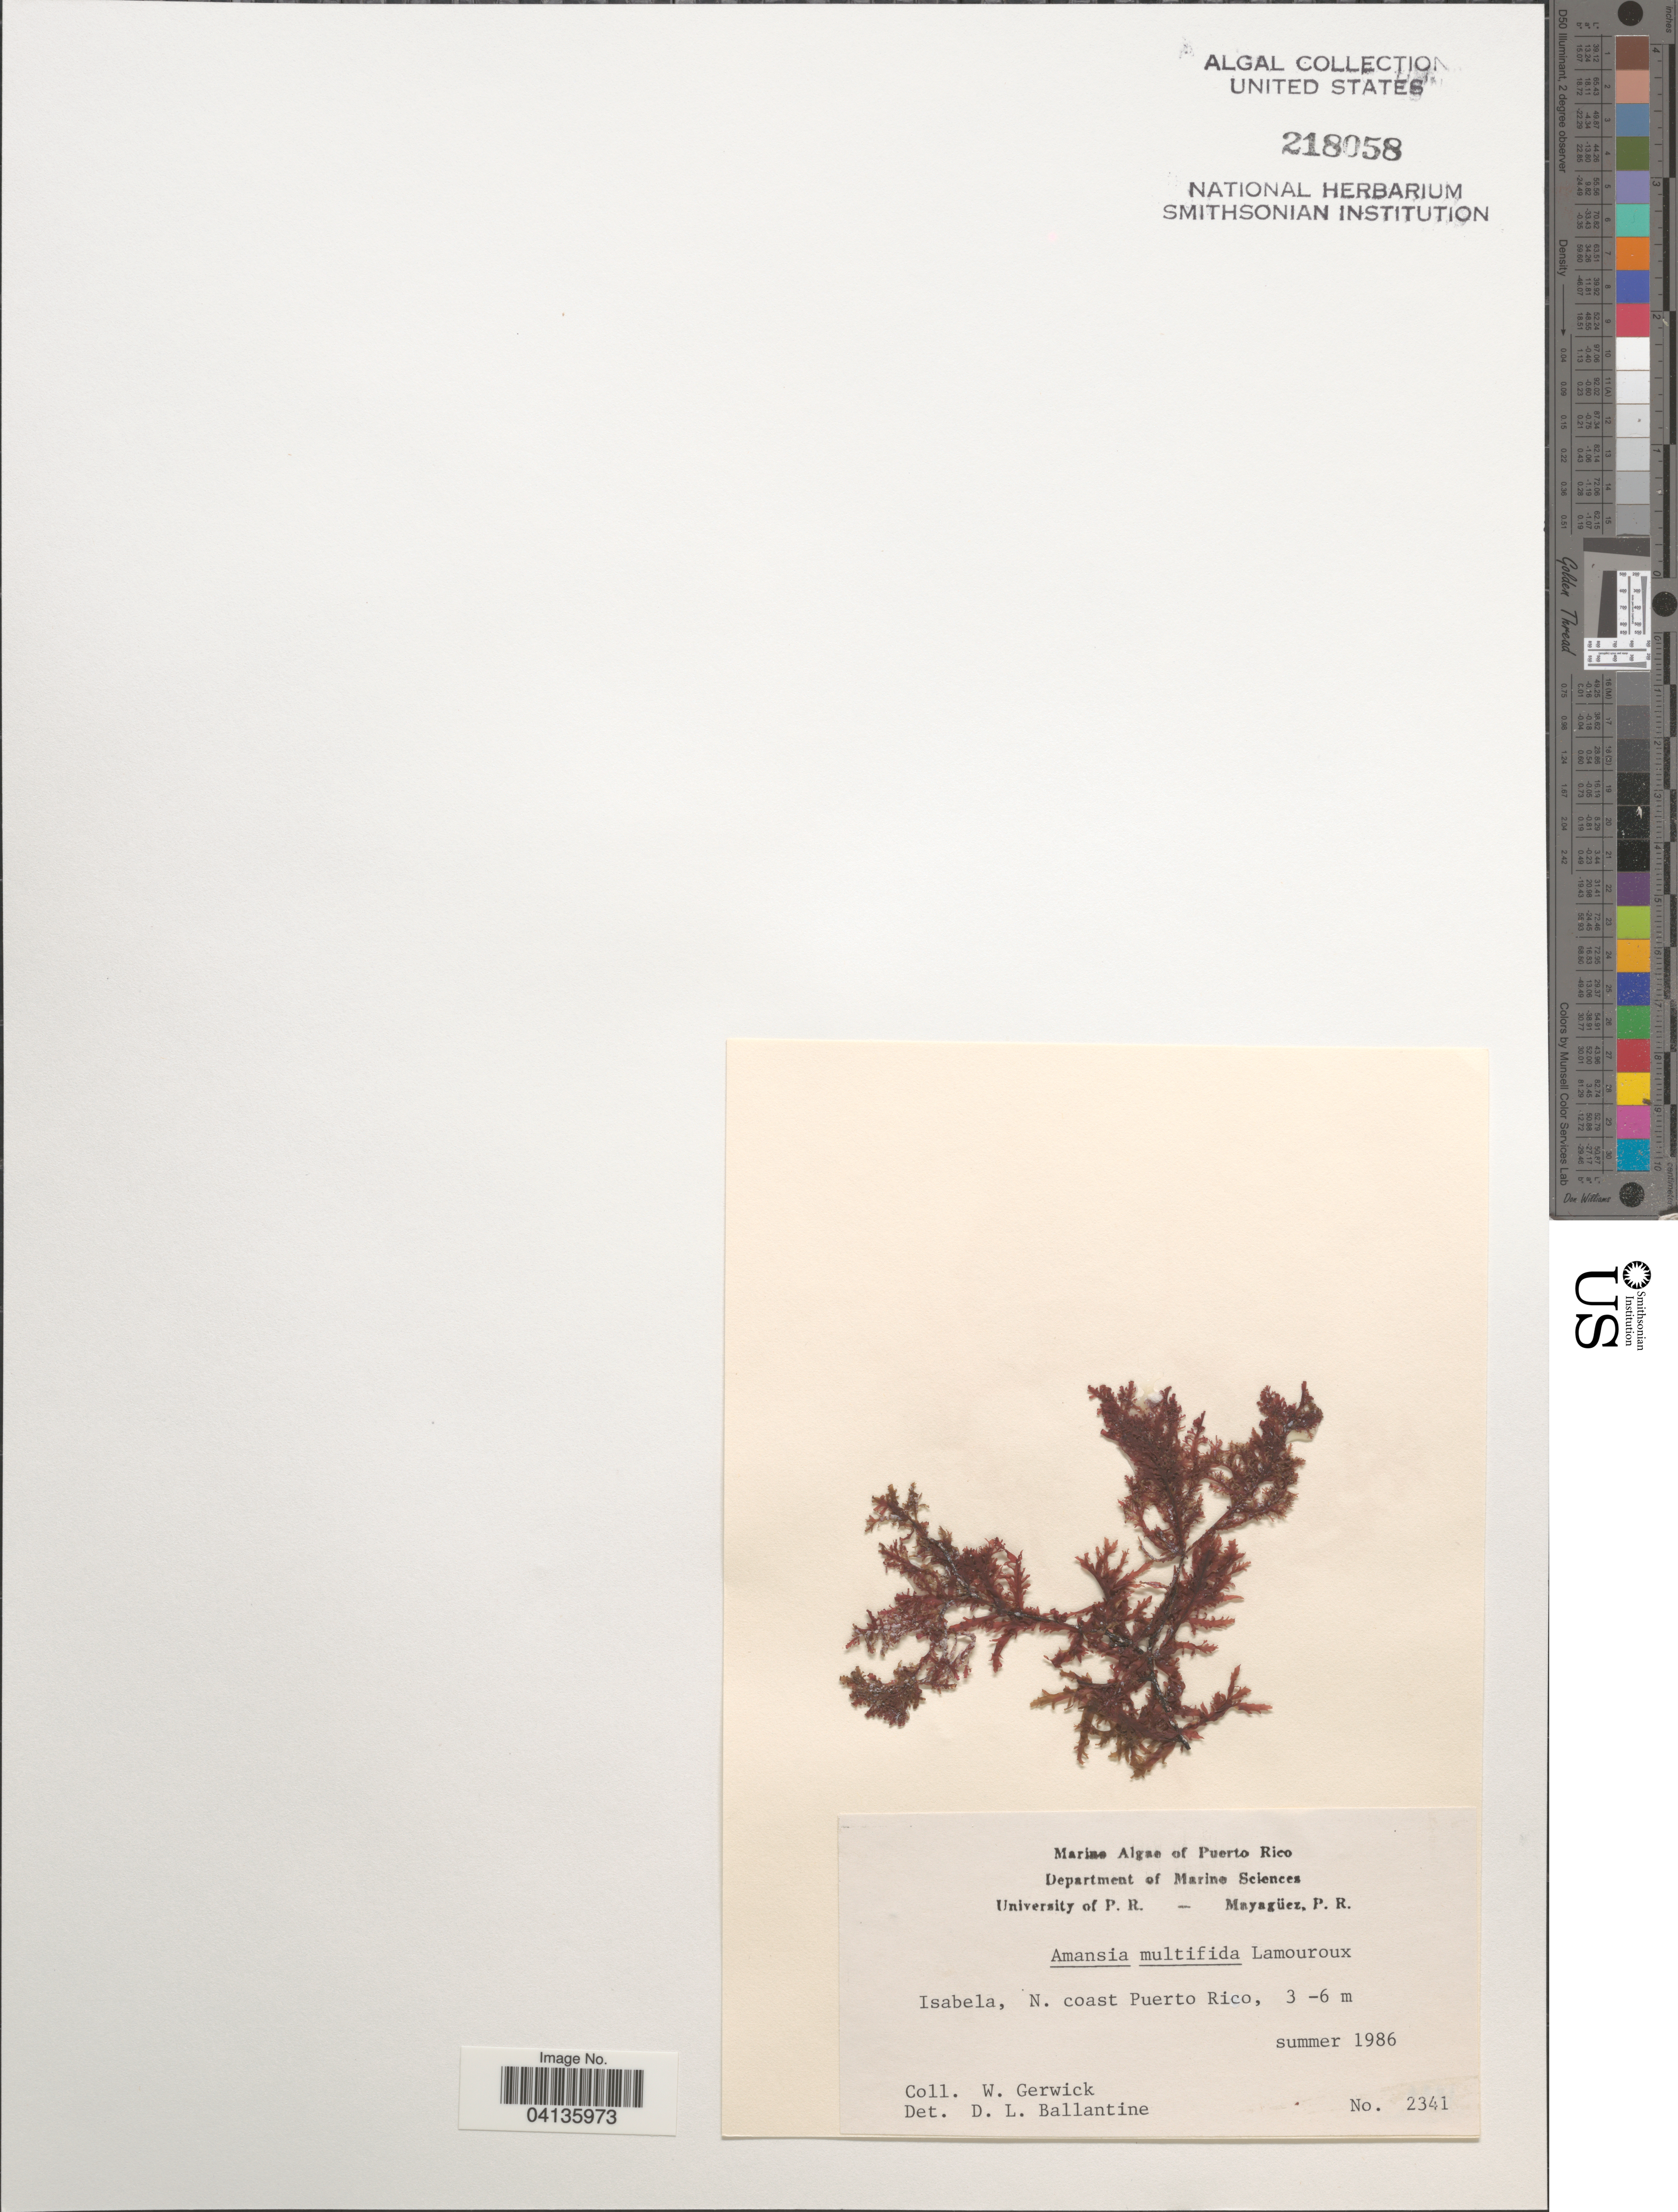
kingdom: Plantae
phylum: Rhodophyta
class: Florideophyceae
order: Ceramiales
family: Rhodomelaceae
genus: Amansia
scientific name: Amansia multifida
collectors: W. Gerwick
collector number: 2341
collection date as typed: summer 1986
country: Puerto Rico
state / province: Isabela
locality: N. coast Puerto Rico.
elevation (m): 3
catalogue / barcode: US 218058